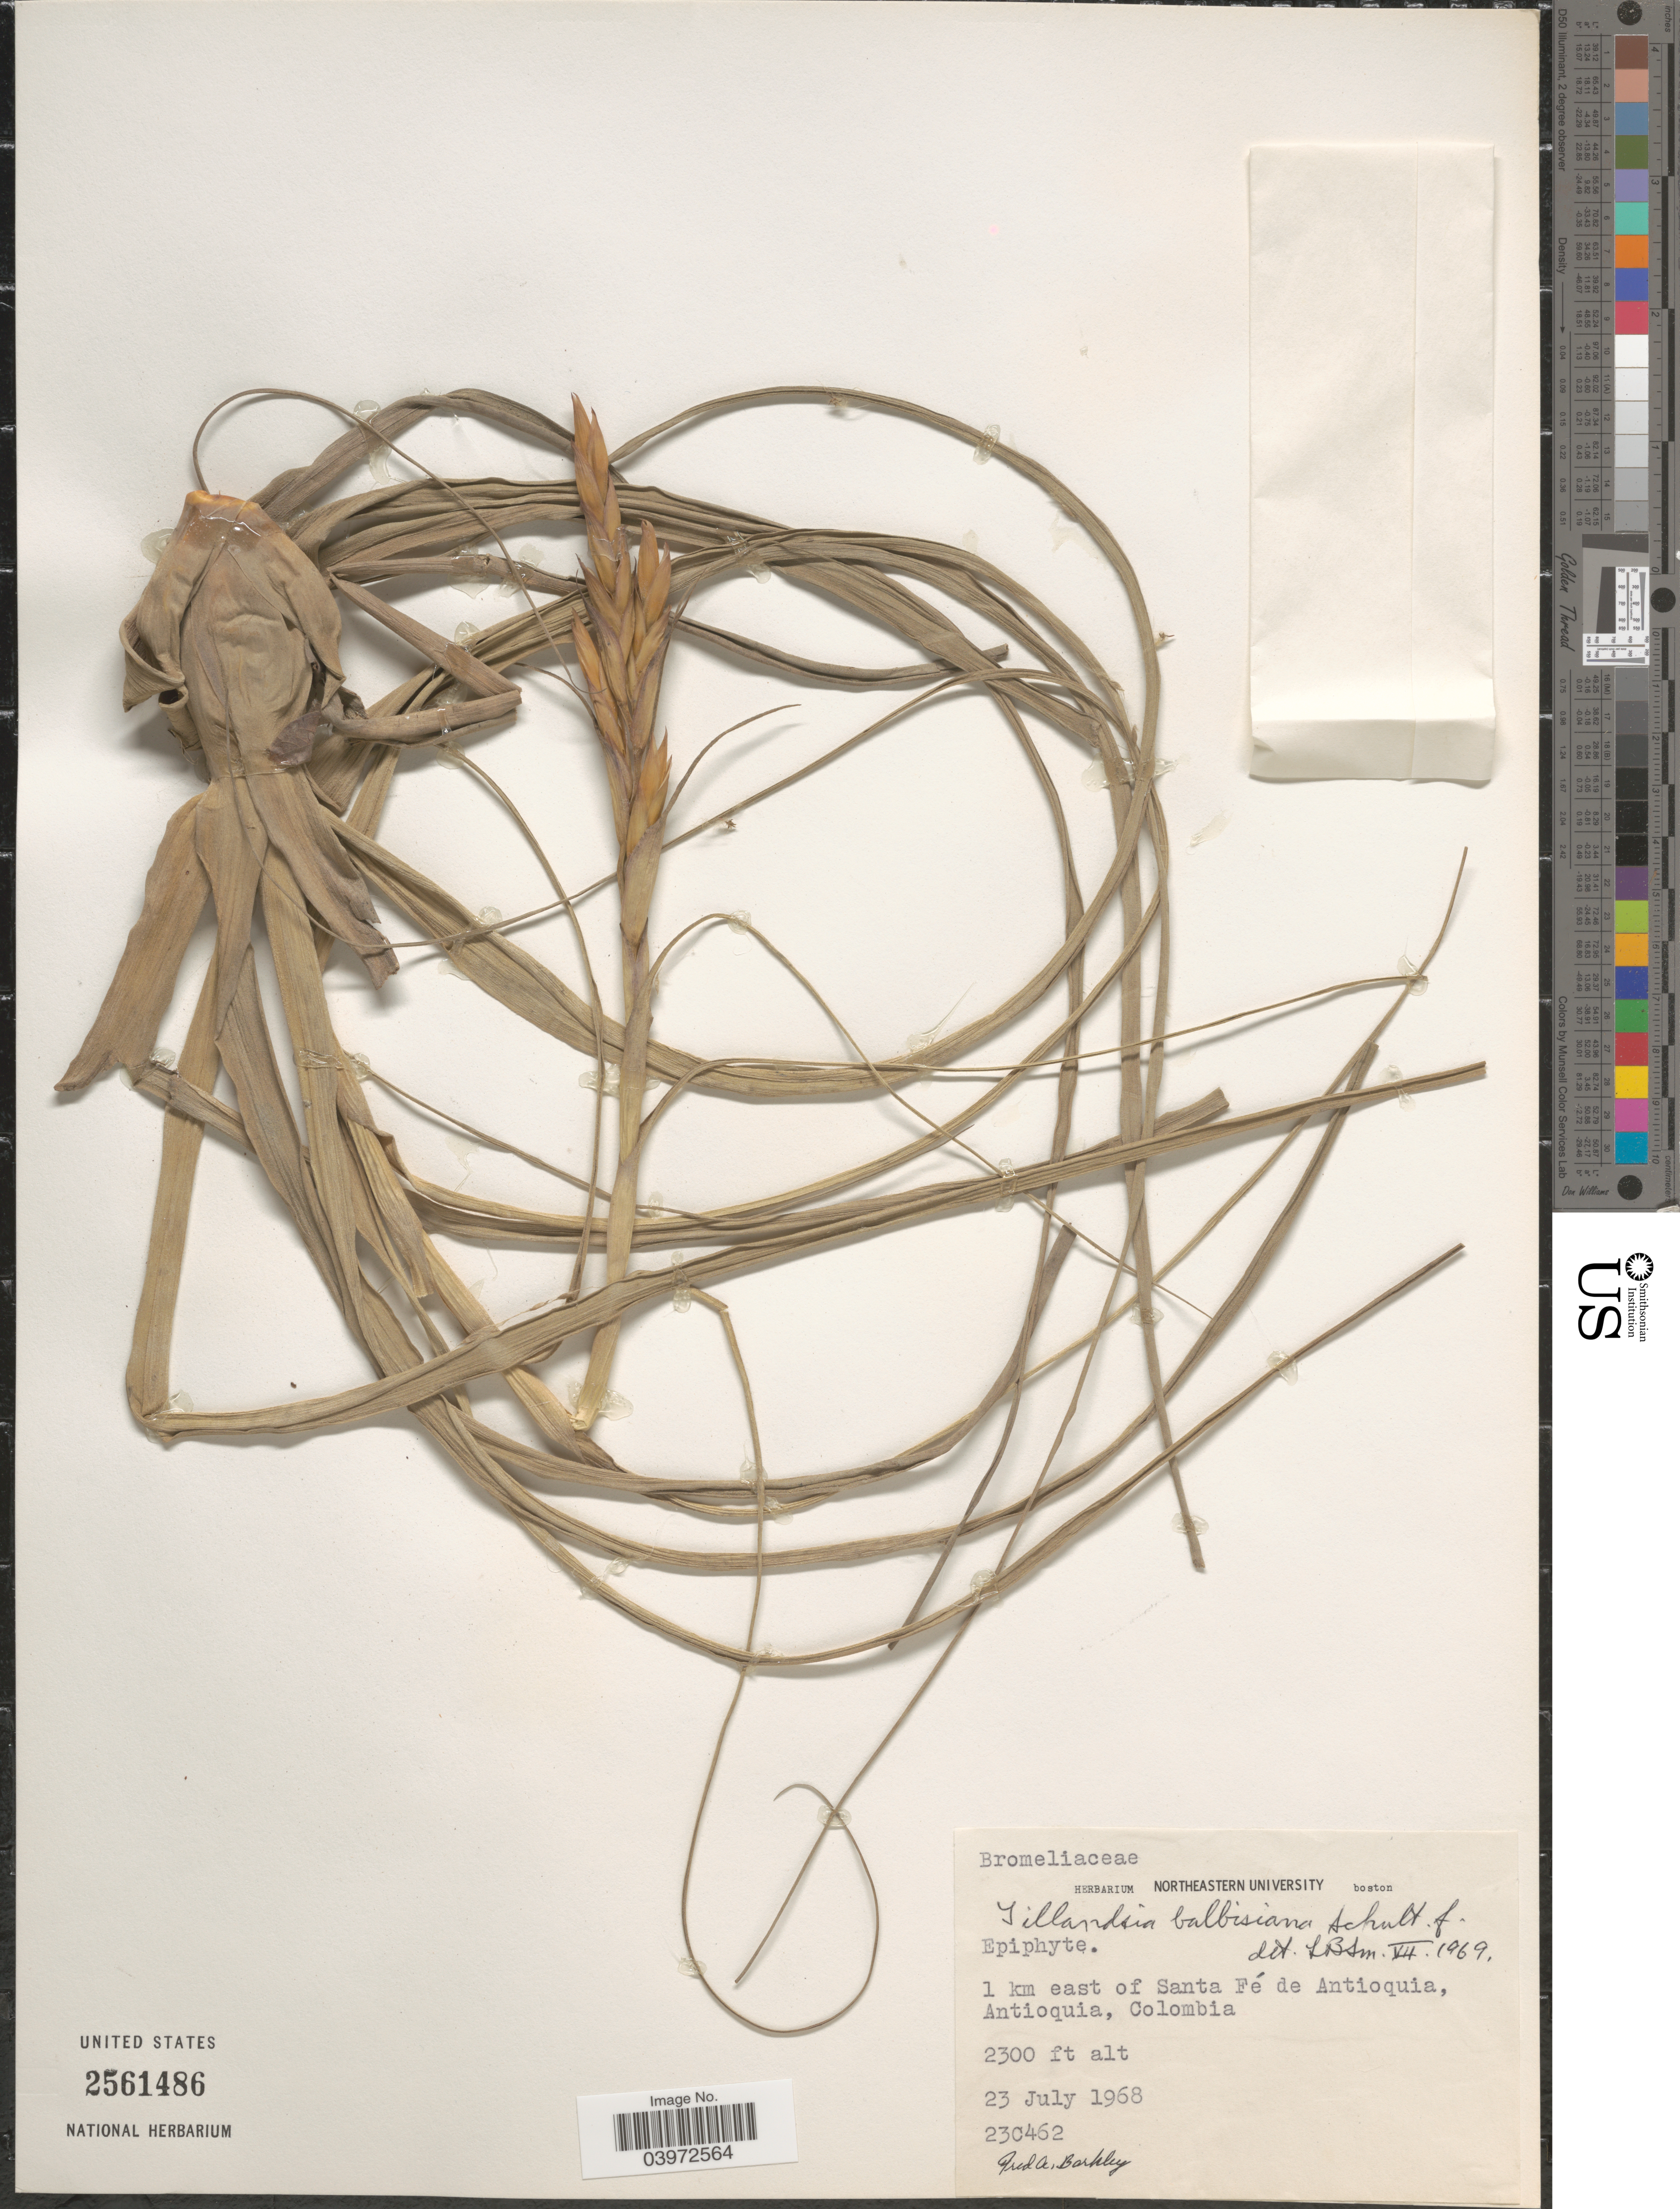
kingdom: Plantae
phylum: Tracheophyta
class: Liliopsida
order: Poales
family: Bromeliaceae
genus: Tillandsia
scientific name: Tillandsia balbisiana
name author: Schult. f.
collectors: F. A. Barkley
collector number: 23C462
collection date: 1968-07-23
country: Colombia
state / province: Antioquia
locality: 1 km east of Santa Fé de Antioquia.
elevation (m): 701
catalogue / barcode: US 2561486